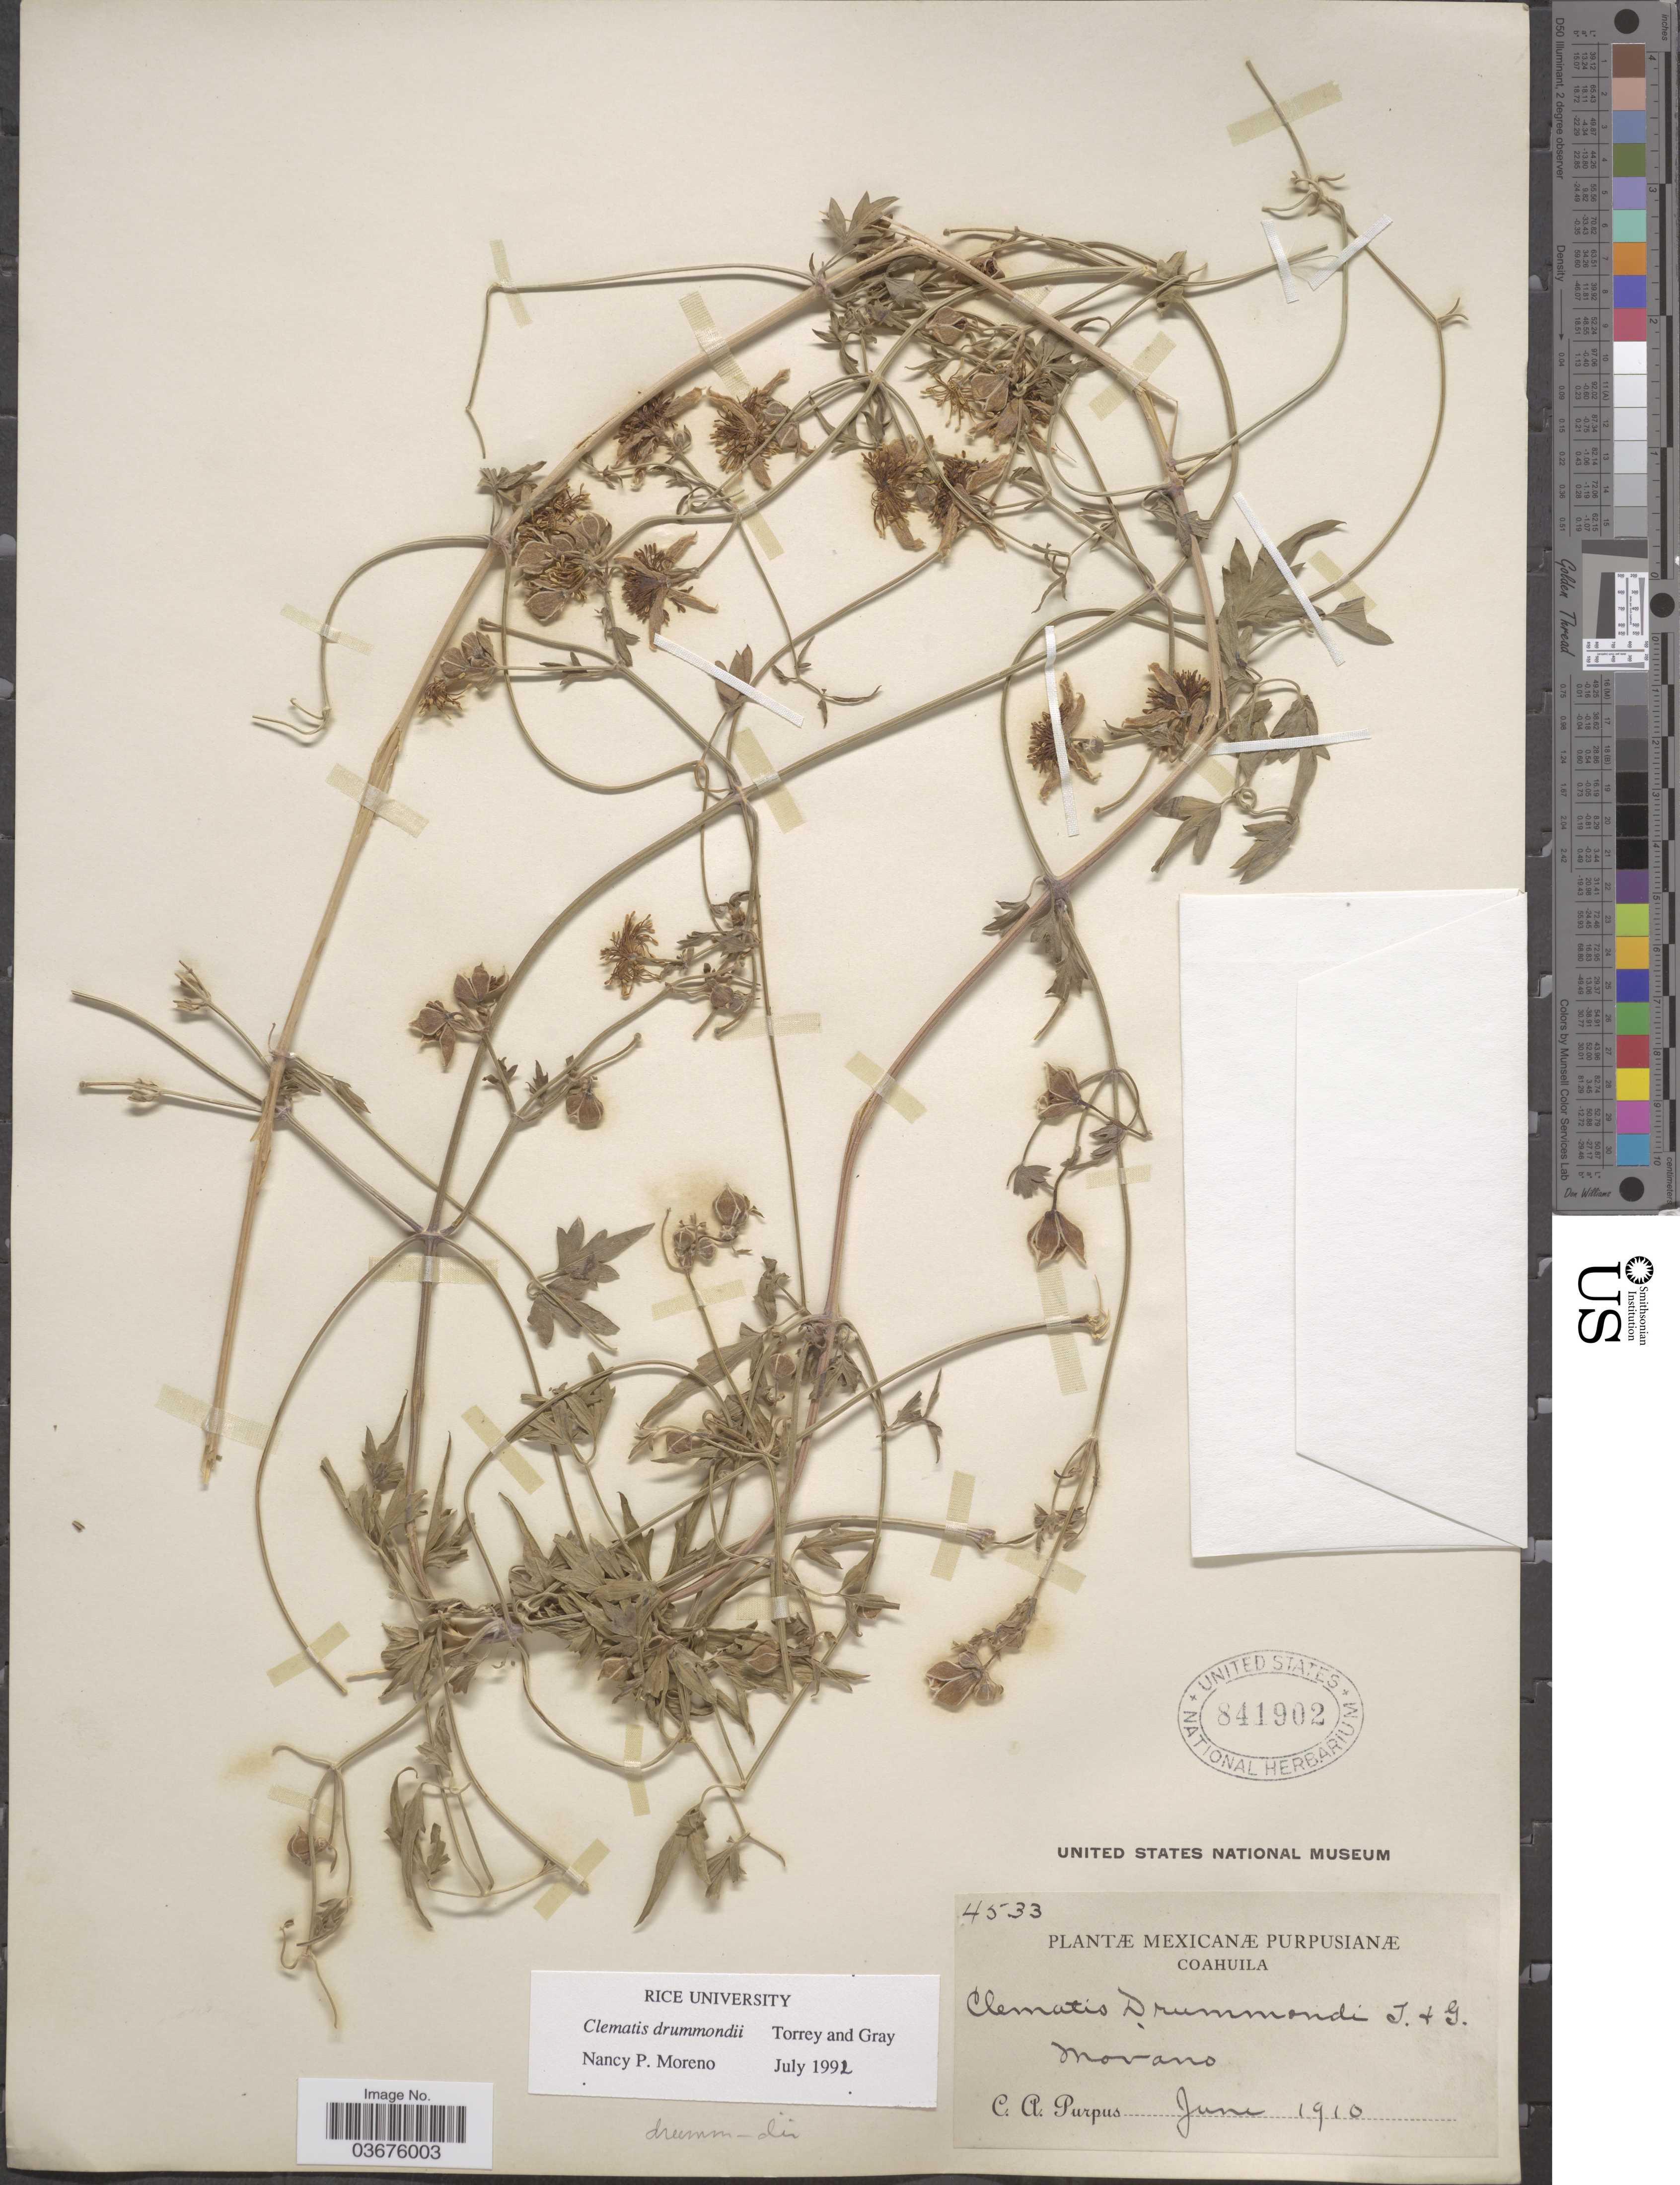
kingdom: Plantae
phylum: Tracheophyta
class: Magnoliopsida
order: Ranunculales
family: Ranunculaceae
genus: Clematis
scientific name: Clematis drummondii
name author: Torr. & A. Gray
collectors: C. A. Purpus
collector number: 4533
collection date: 1910-06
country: Mexico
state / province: Coahuila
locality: Movano.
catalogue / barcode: US 841902